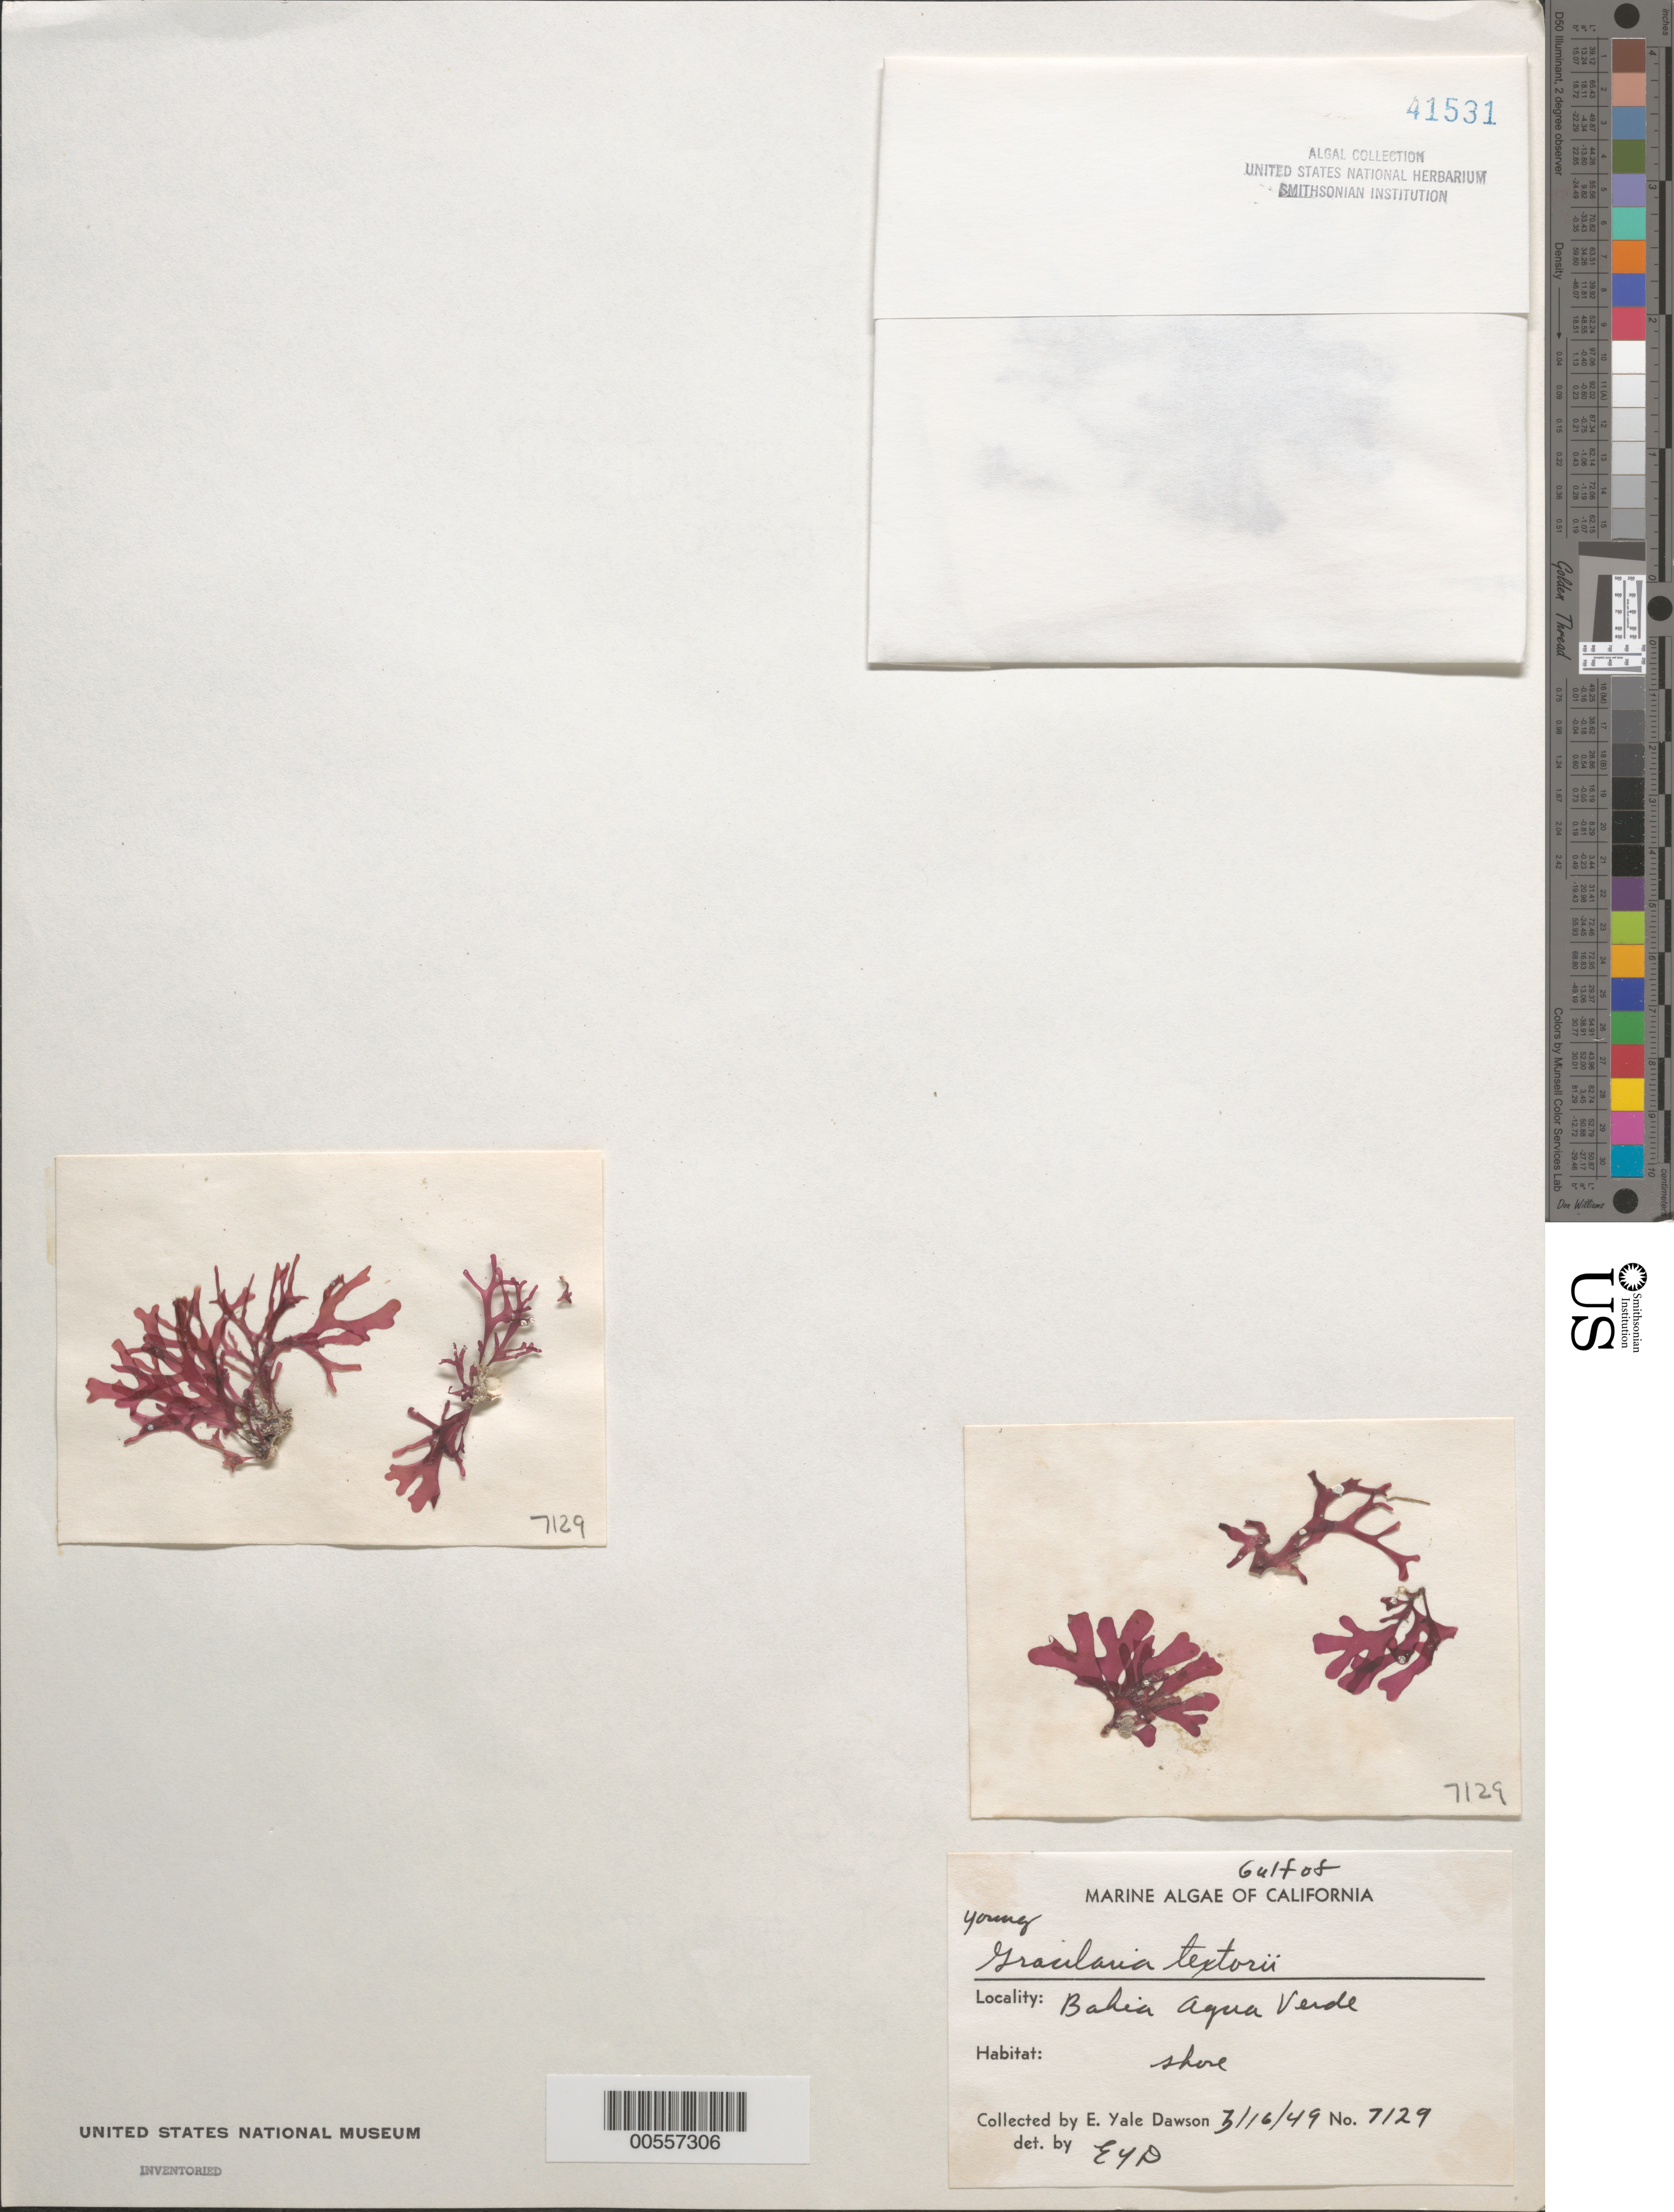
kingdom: Plantae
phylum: Rhodophyta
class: Florideophyceae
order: Gracilariales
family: Gracilariaceae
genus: Gracilaria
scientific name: Gracilaria textorii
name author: (Suringar) De Toni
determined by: Dawson, E. Y.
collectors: E. Y. Dawson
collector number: EYD 7129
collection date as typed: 16 Mar 1949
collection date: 1949-03-16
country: Mexico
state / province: Baja California Sur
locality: Bahia Agua Verde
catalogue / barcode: US 41531